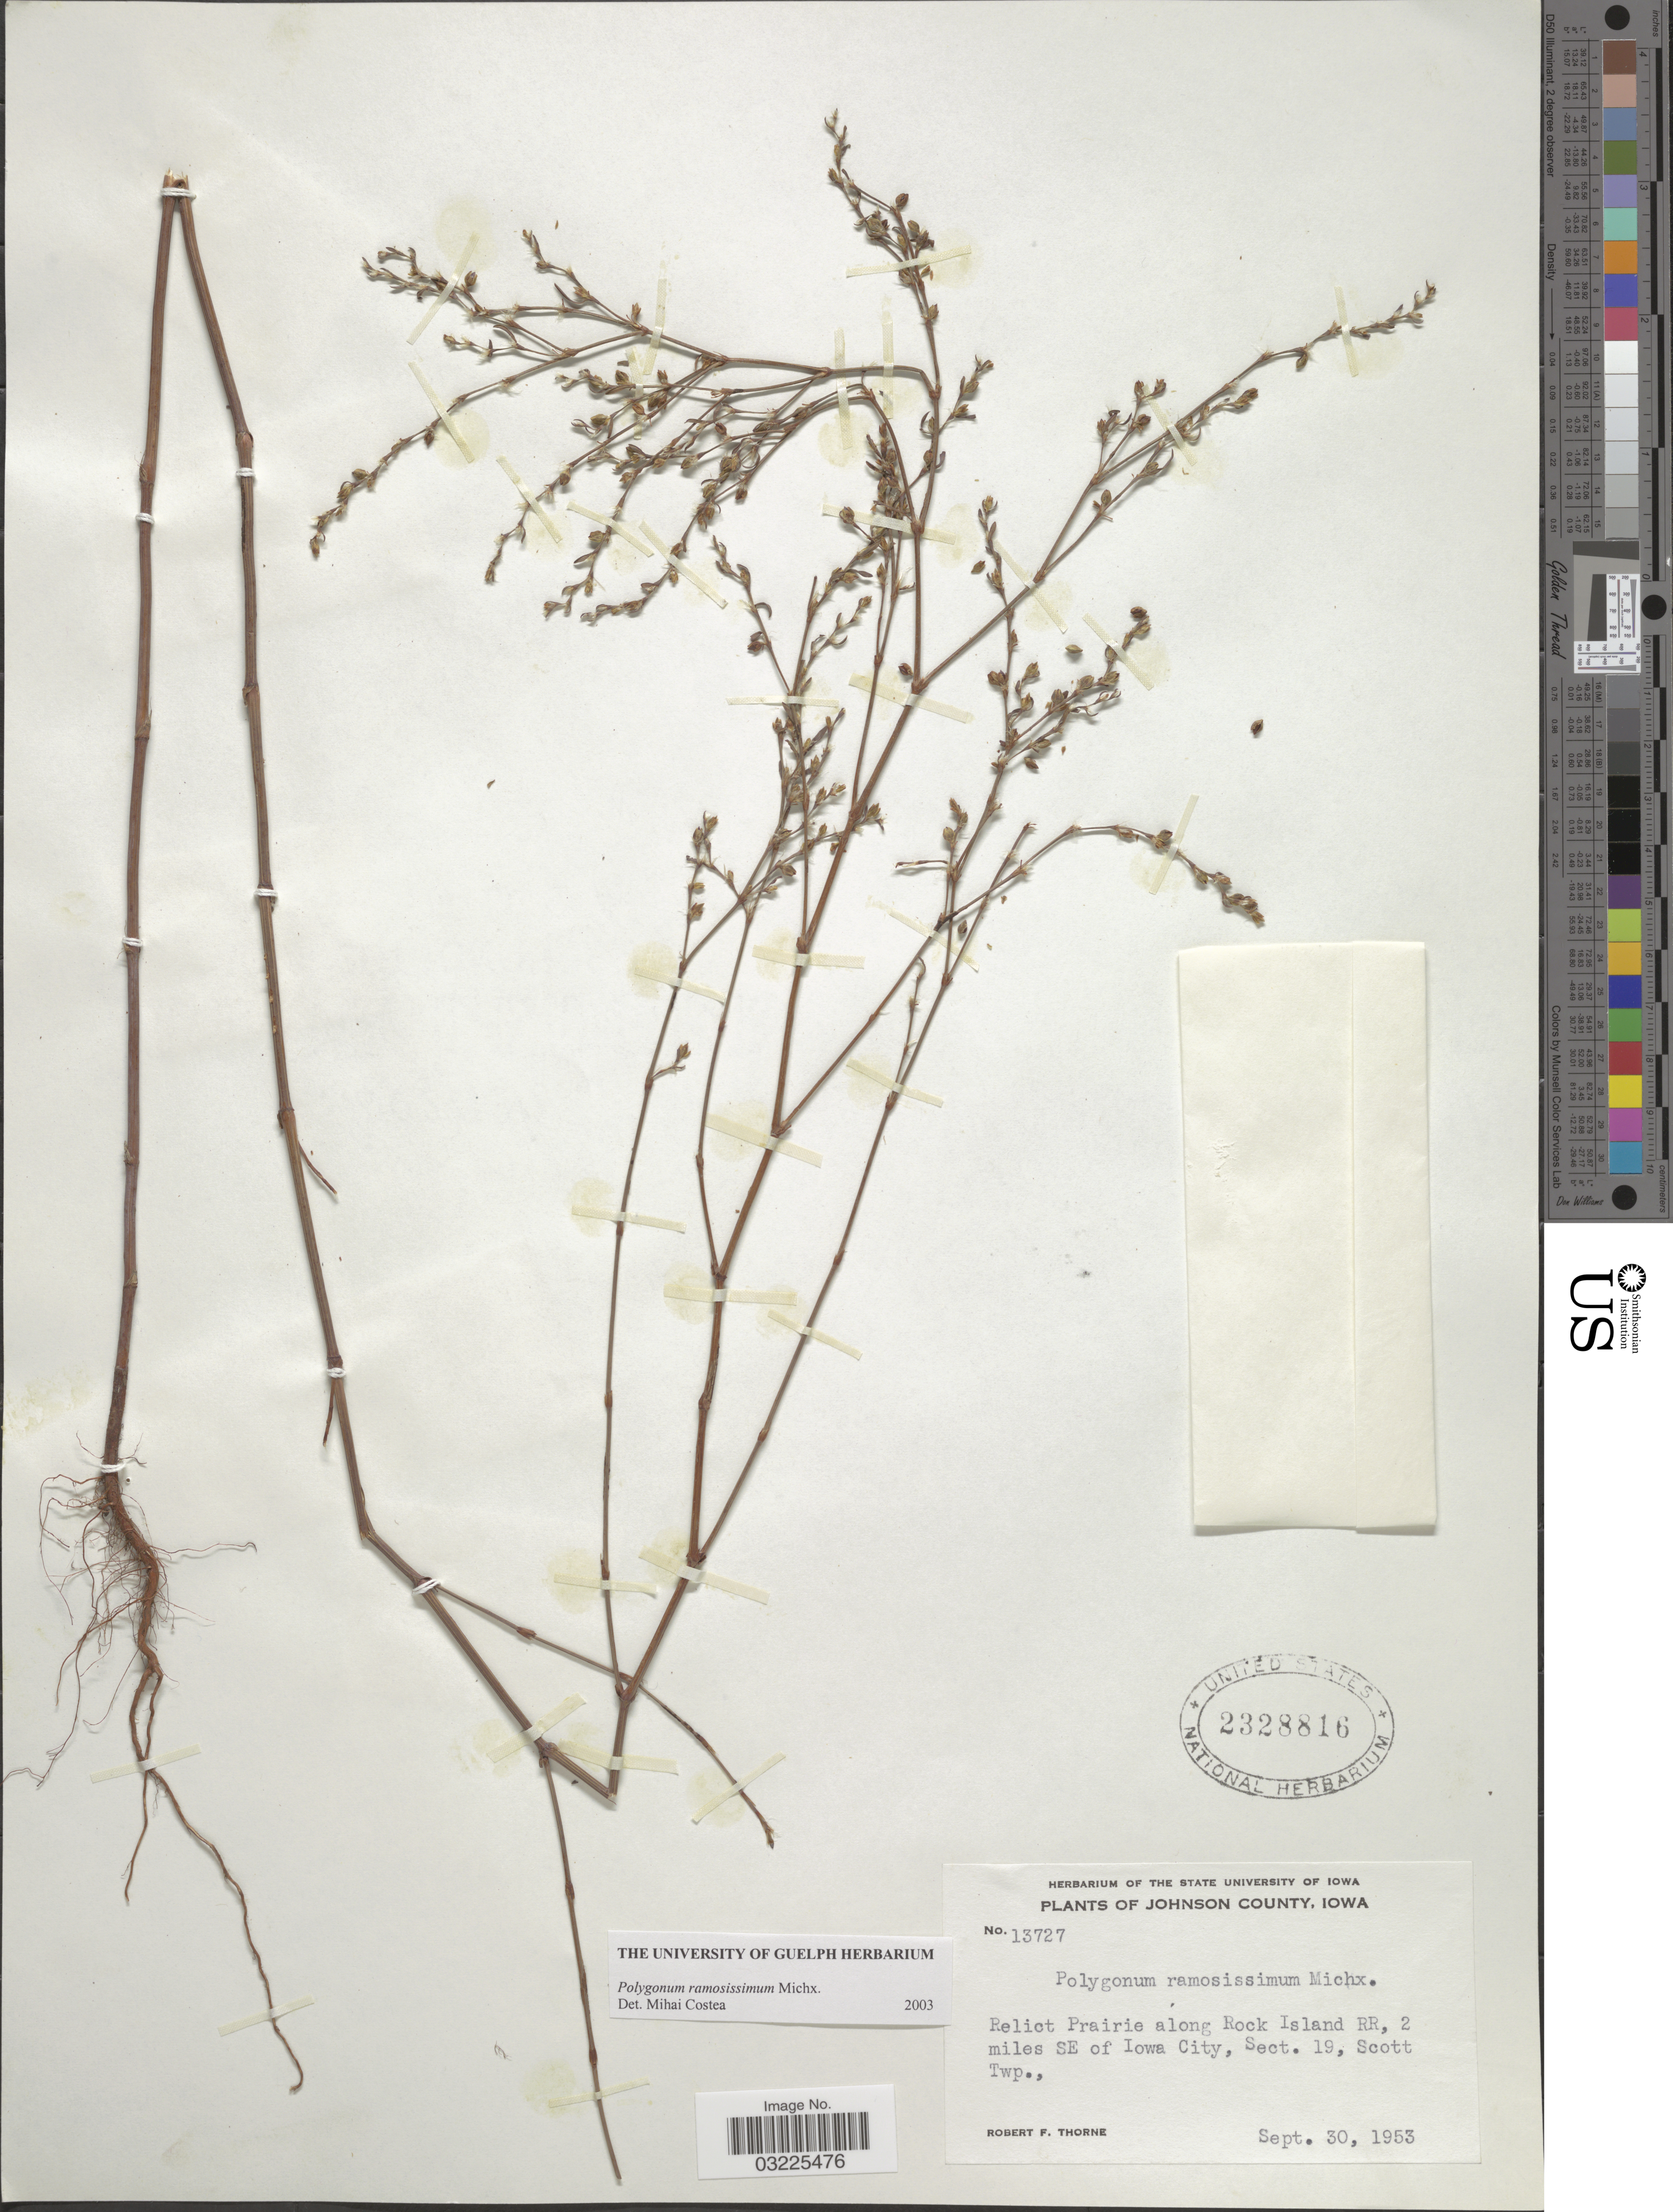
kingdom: Plantae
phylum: Tracheophyta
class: Magnoliopsida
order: Caryophyllales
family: Polygonaceae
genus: Polygonum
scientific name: Polygonum ramosissimum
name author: Michx.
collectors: R. F. Thorne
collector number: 13727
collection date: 1953-09-30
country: United States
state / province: Iowa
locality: Johnson County. Relict Prairie along Rock Island RR, 2 miles SE of Iowa City, Sect. 19, Scott Twp.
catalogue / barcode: US 2328816